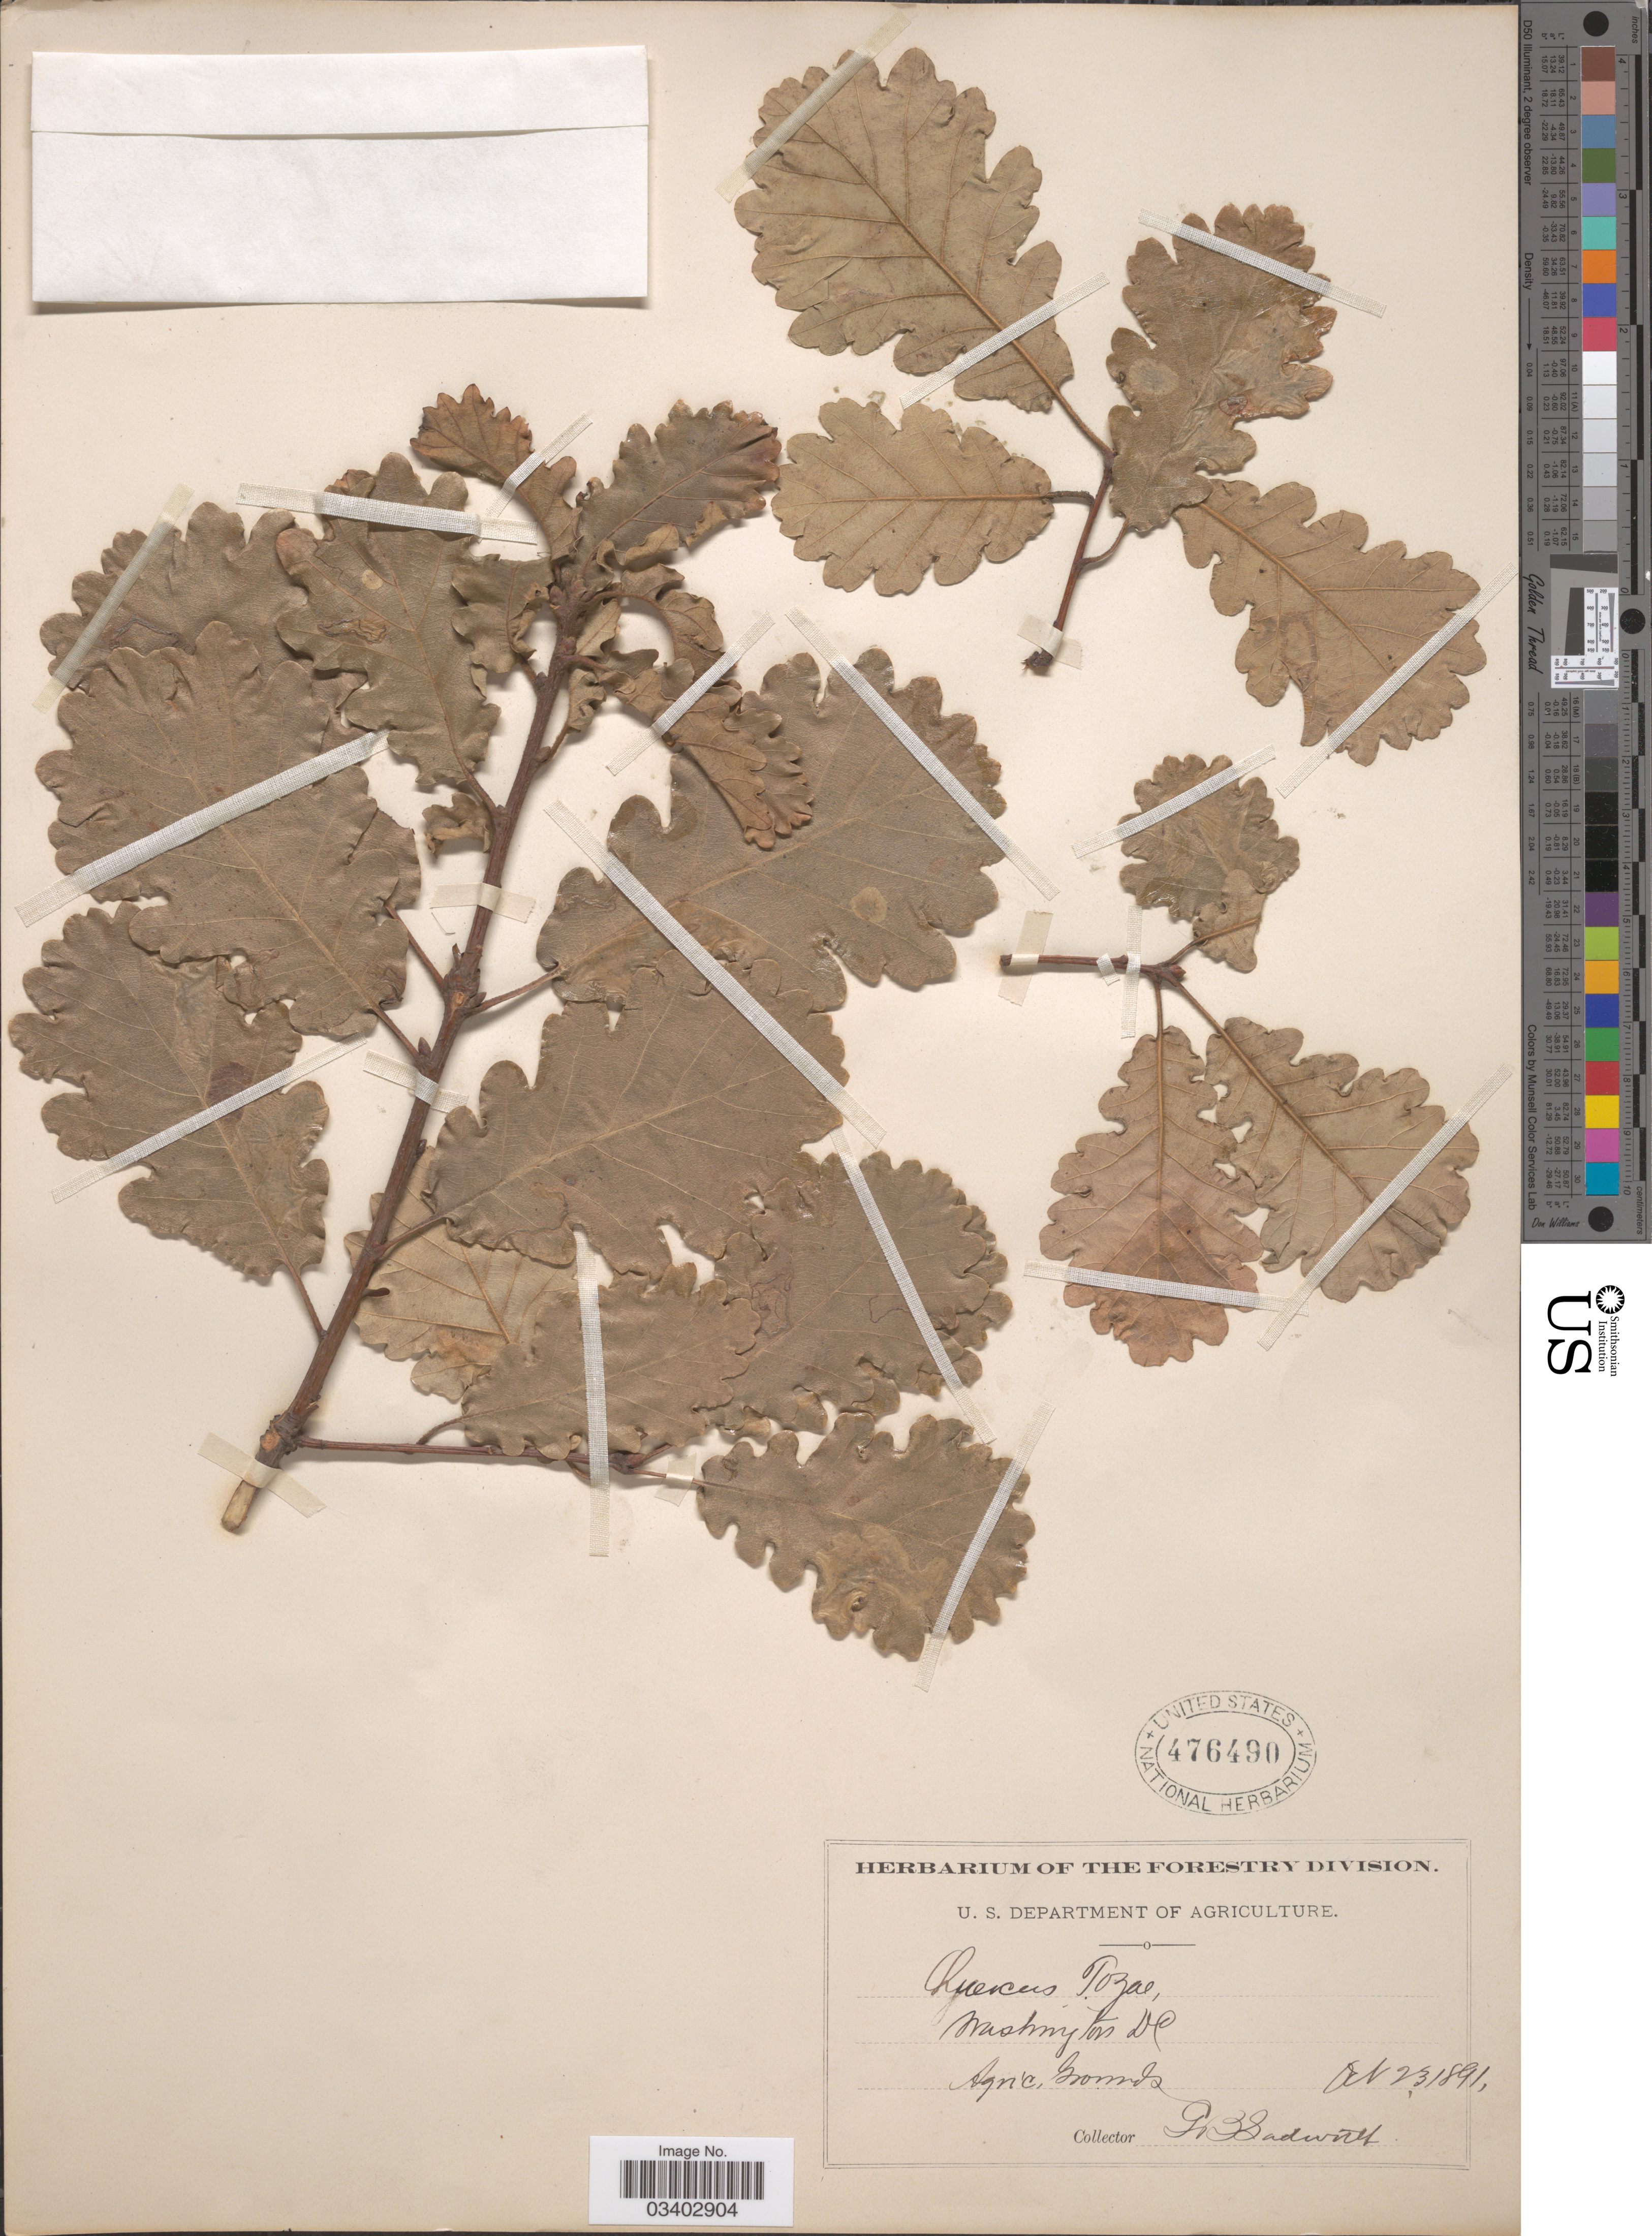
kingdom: Plantae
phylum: Tracheophyta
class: Magnoliopsida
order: Fagales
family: Fagaceae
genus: Quercus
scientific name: Quercus toza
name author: Bastard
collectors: G. B. Sudworth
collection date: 1891-10-23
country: United States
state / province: District of Columbia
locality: Washington DC, Agric. Grounds.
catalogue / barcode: US 476490